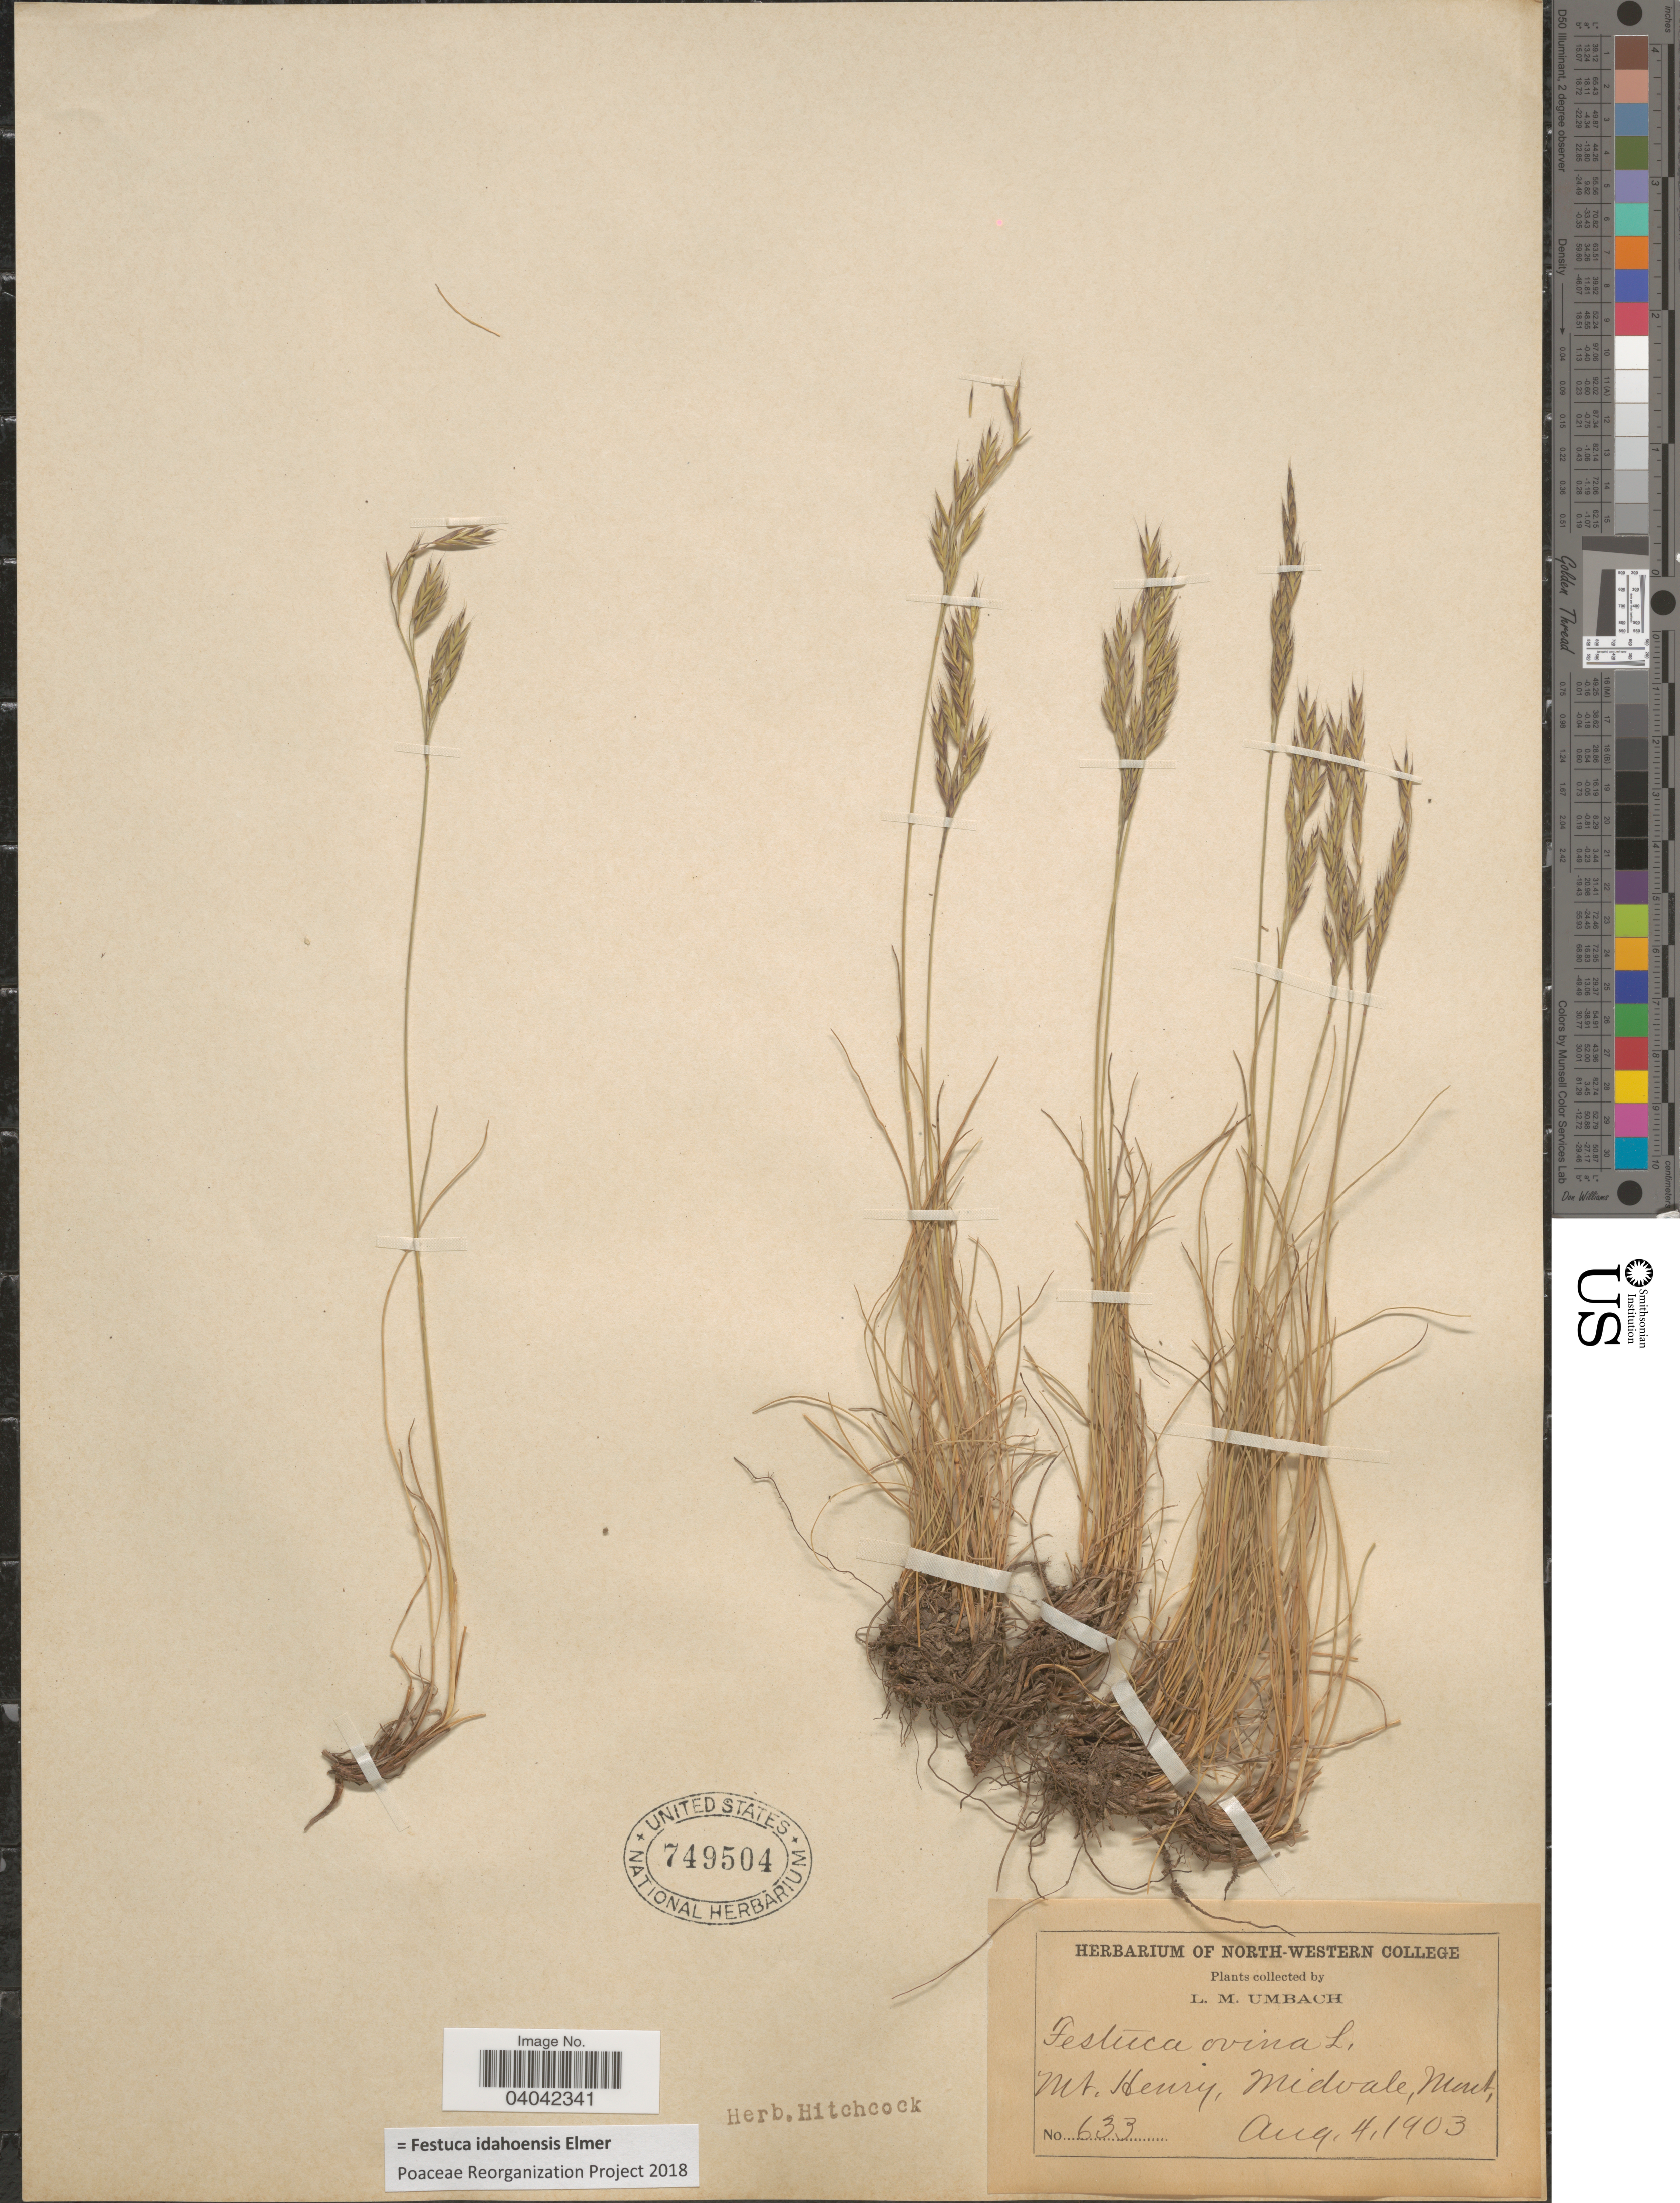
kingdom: Plantae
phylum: Tracheophyta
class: Liliopsida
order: Poales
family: Poaceae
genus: Festuca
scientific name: Festuca idahoensis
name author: Elmer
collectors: L. M. Umbach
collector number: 633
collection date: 1903-08-04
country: United States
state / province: Montana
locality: Mt. Henry, Midvale.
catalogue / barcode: US 749504